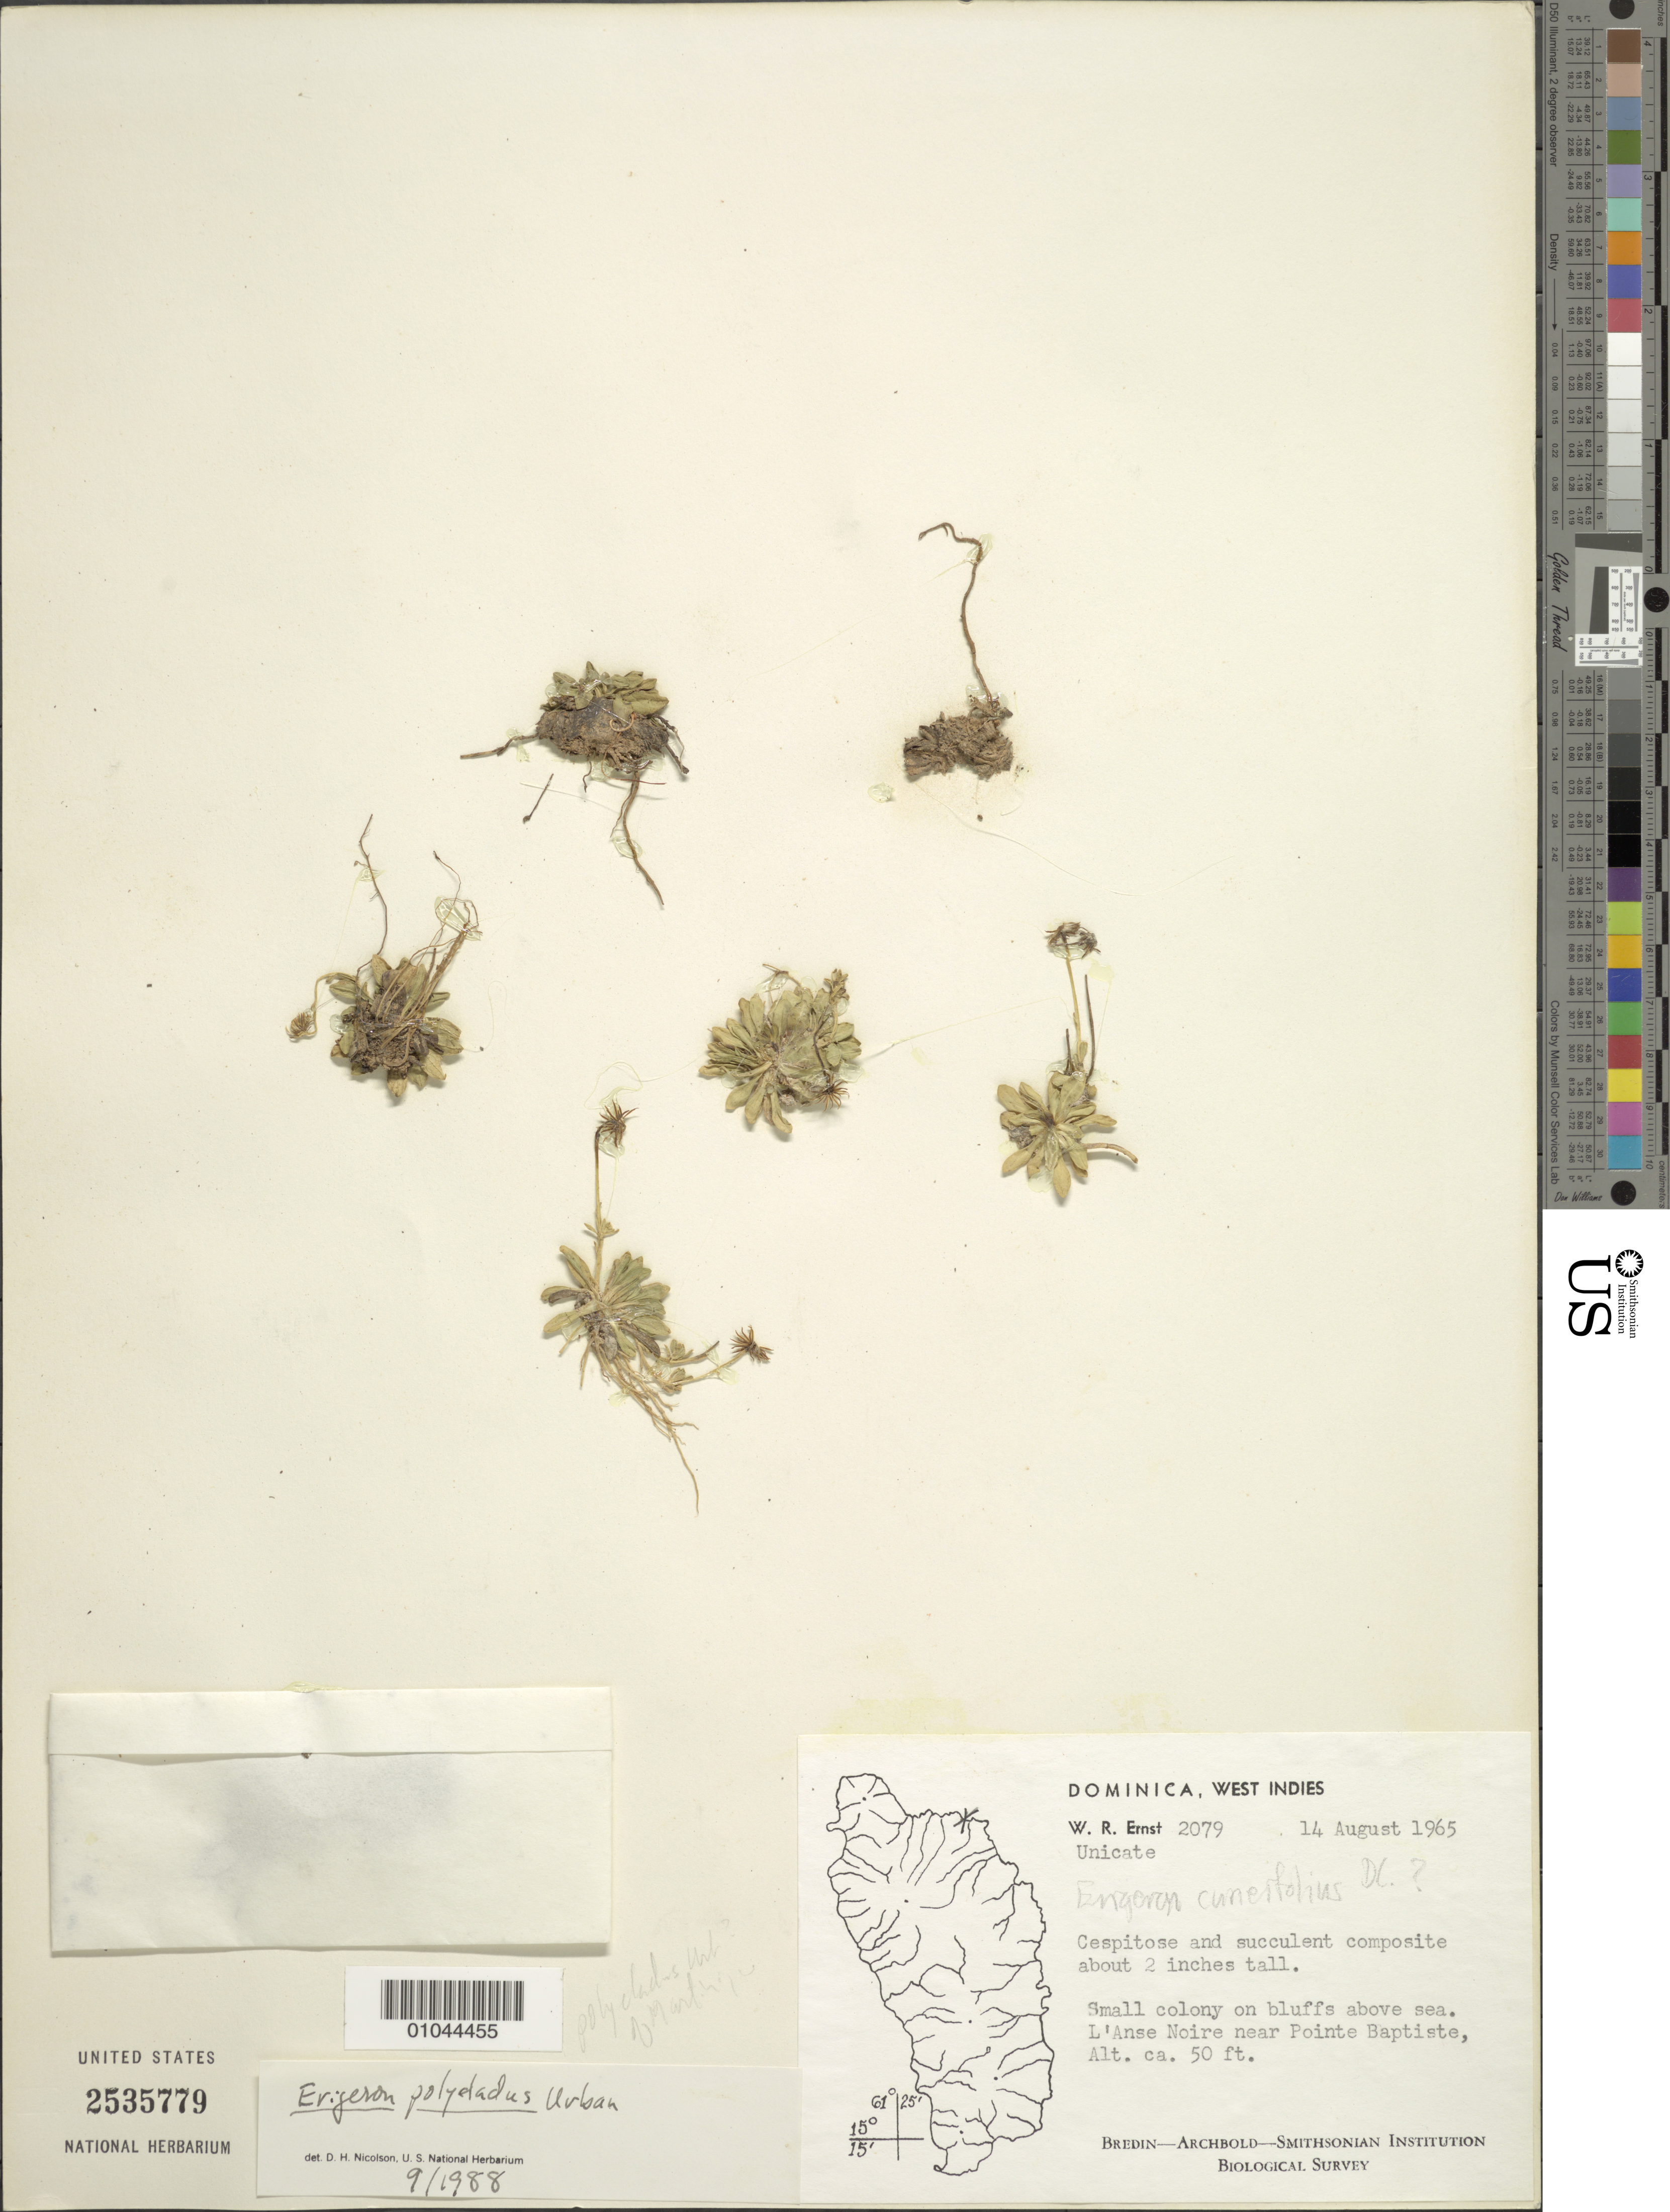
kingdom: Plantae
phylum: Tracheophyta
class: Magnoliopsida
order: Asterales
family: Asteraceae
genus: Erigeron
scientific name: Erigeron polycladus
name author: Urb.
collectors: W. R. Ernst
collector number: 2079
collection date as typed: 14 Aug 1965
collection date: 1965-08-14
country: Dominica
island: Dominica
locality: Small colony on bluffs above sea. L'Anse Noire near Pointe Baptiste,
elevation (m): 15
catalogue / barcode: US 2535779